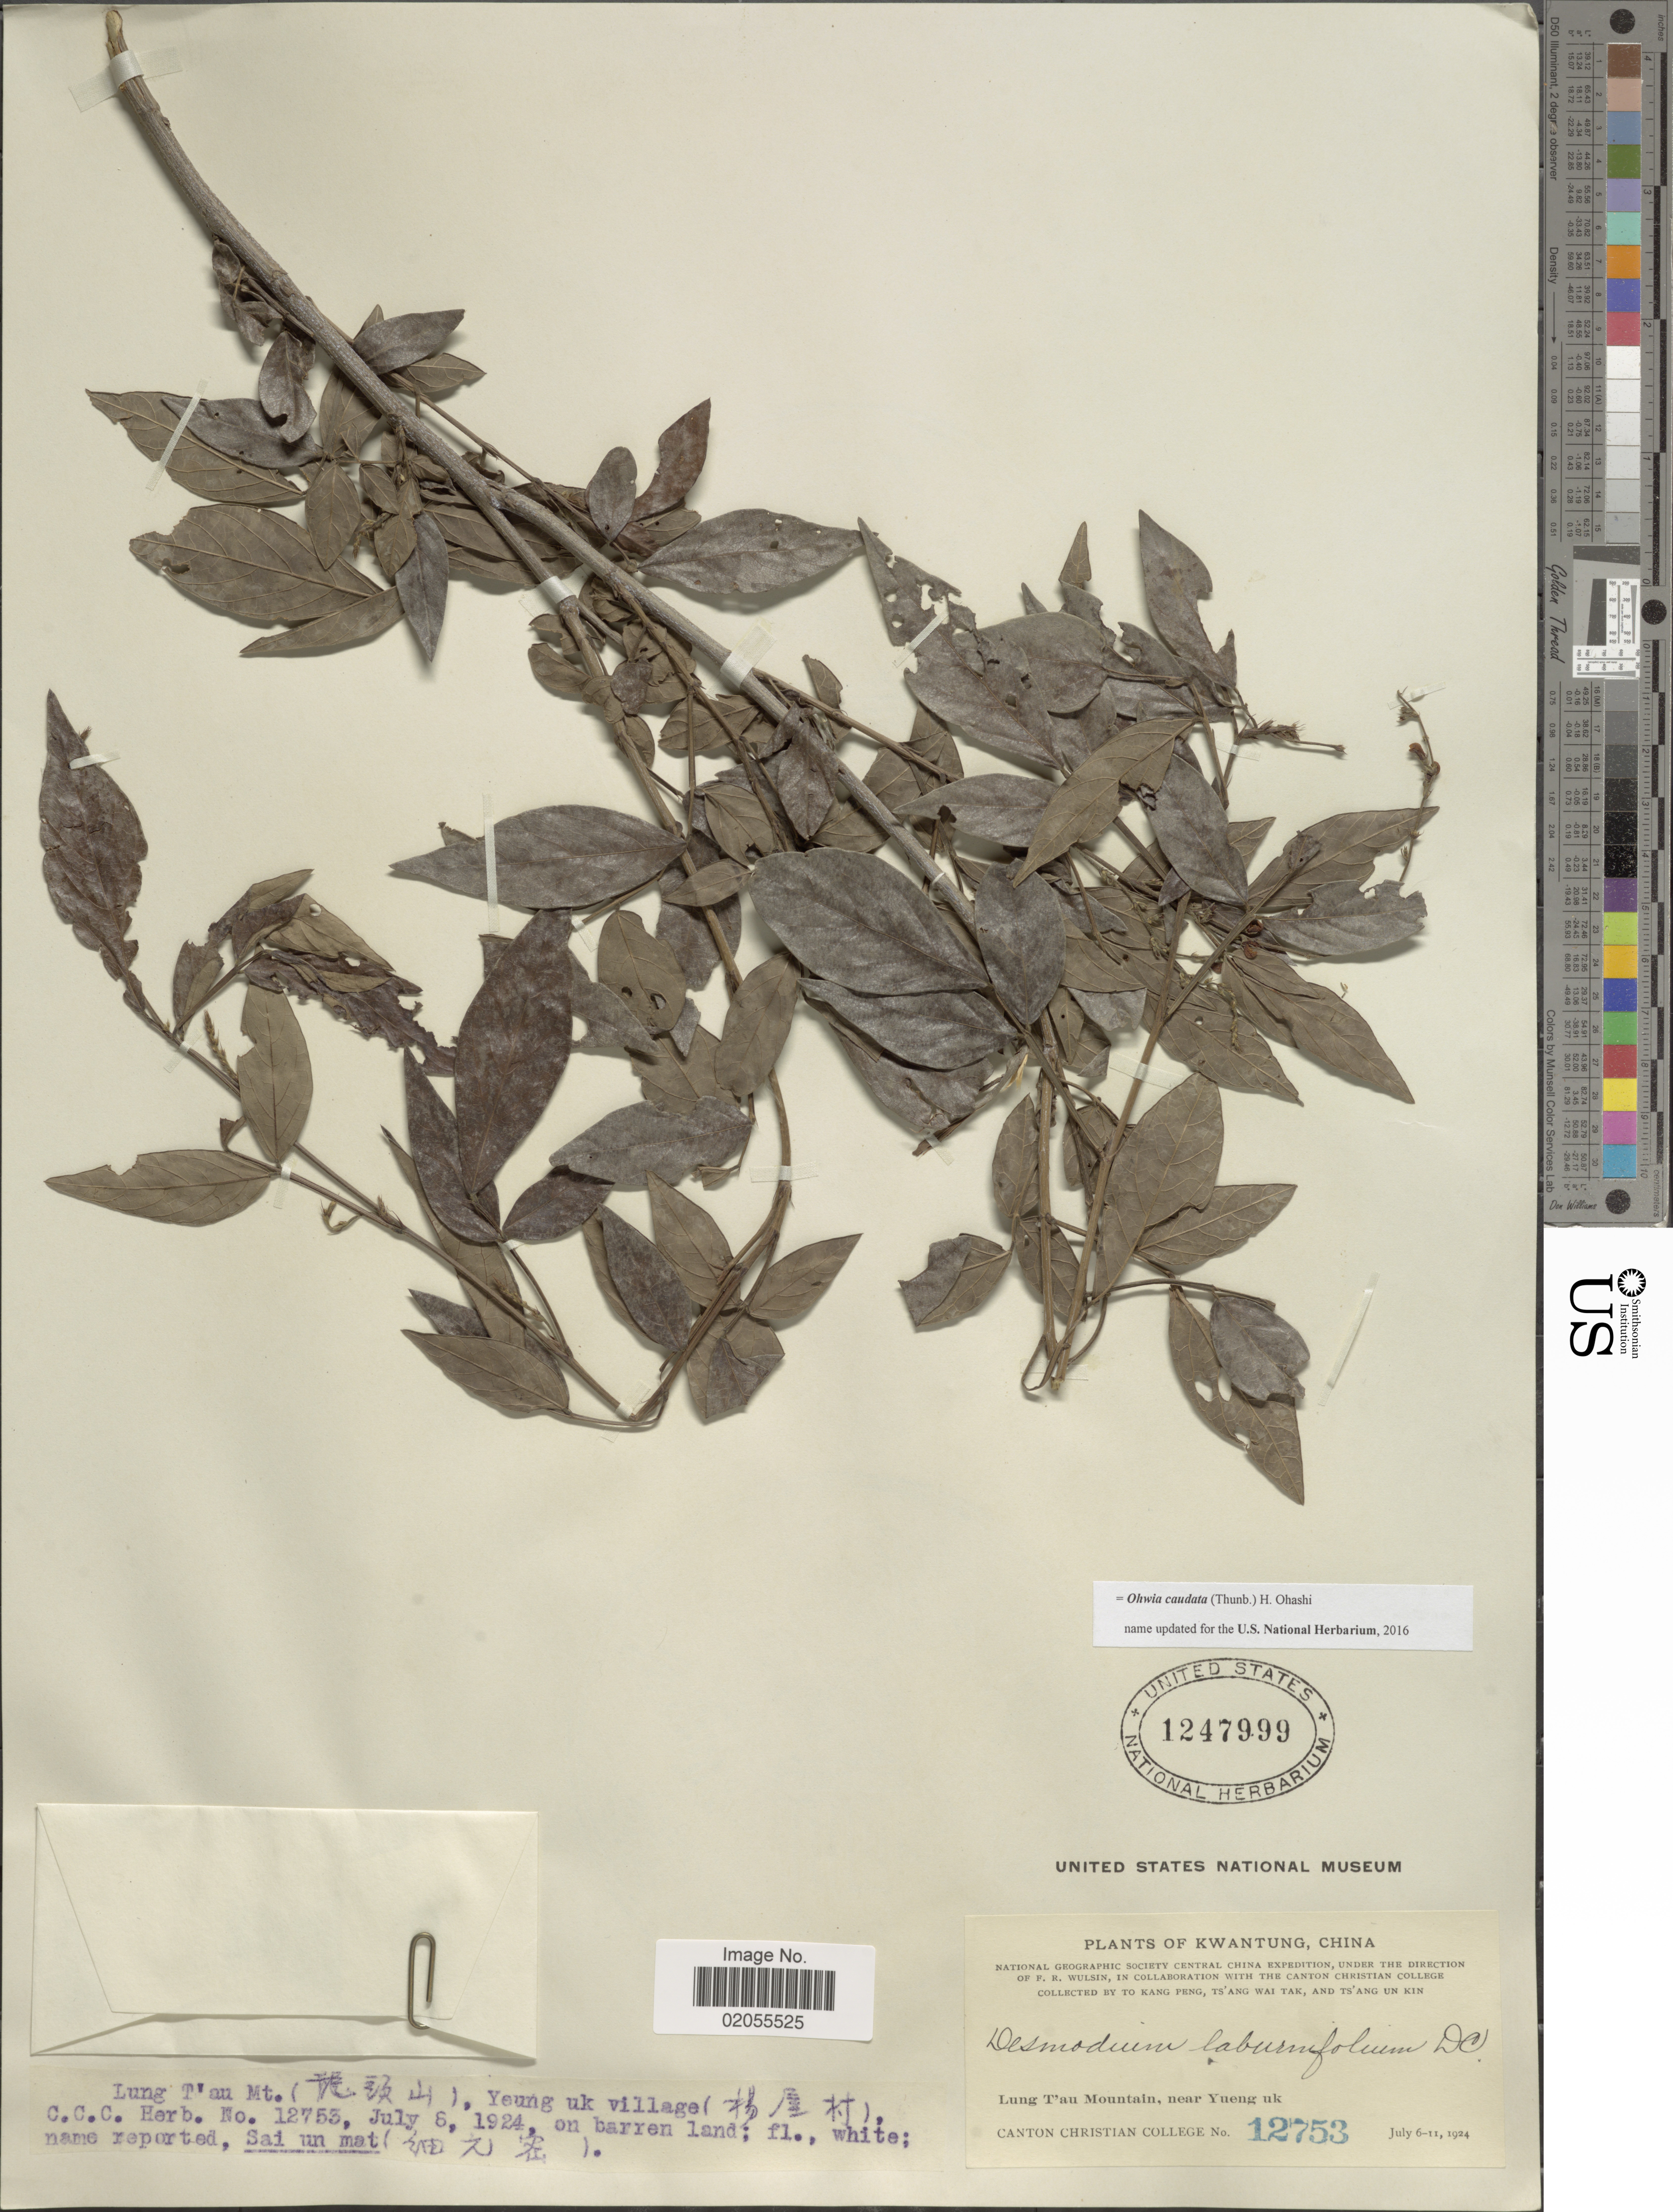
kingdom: Plantae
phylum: Tracheophyta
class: Magnoliopsida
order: Fabales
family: Fabaceae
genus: Ohwia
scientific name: Ohwia caudata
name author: (Thunb.) H. Ohashi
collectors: To Kang P'eng, W. T. Tsang & U. K. Tsang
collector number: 12753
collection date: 1924-07-06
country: China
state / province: Guangdong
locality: Kwangtung, Lung T'au Mountain, near Yueng Uk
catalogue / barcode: US 1247999